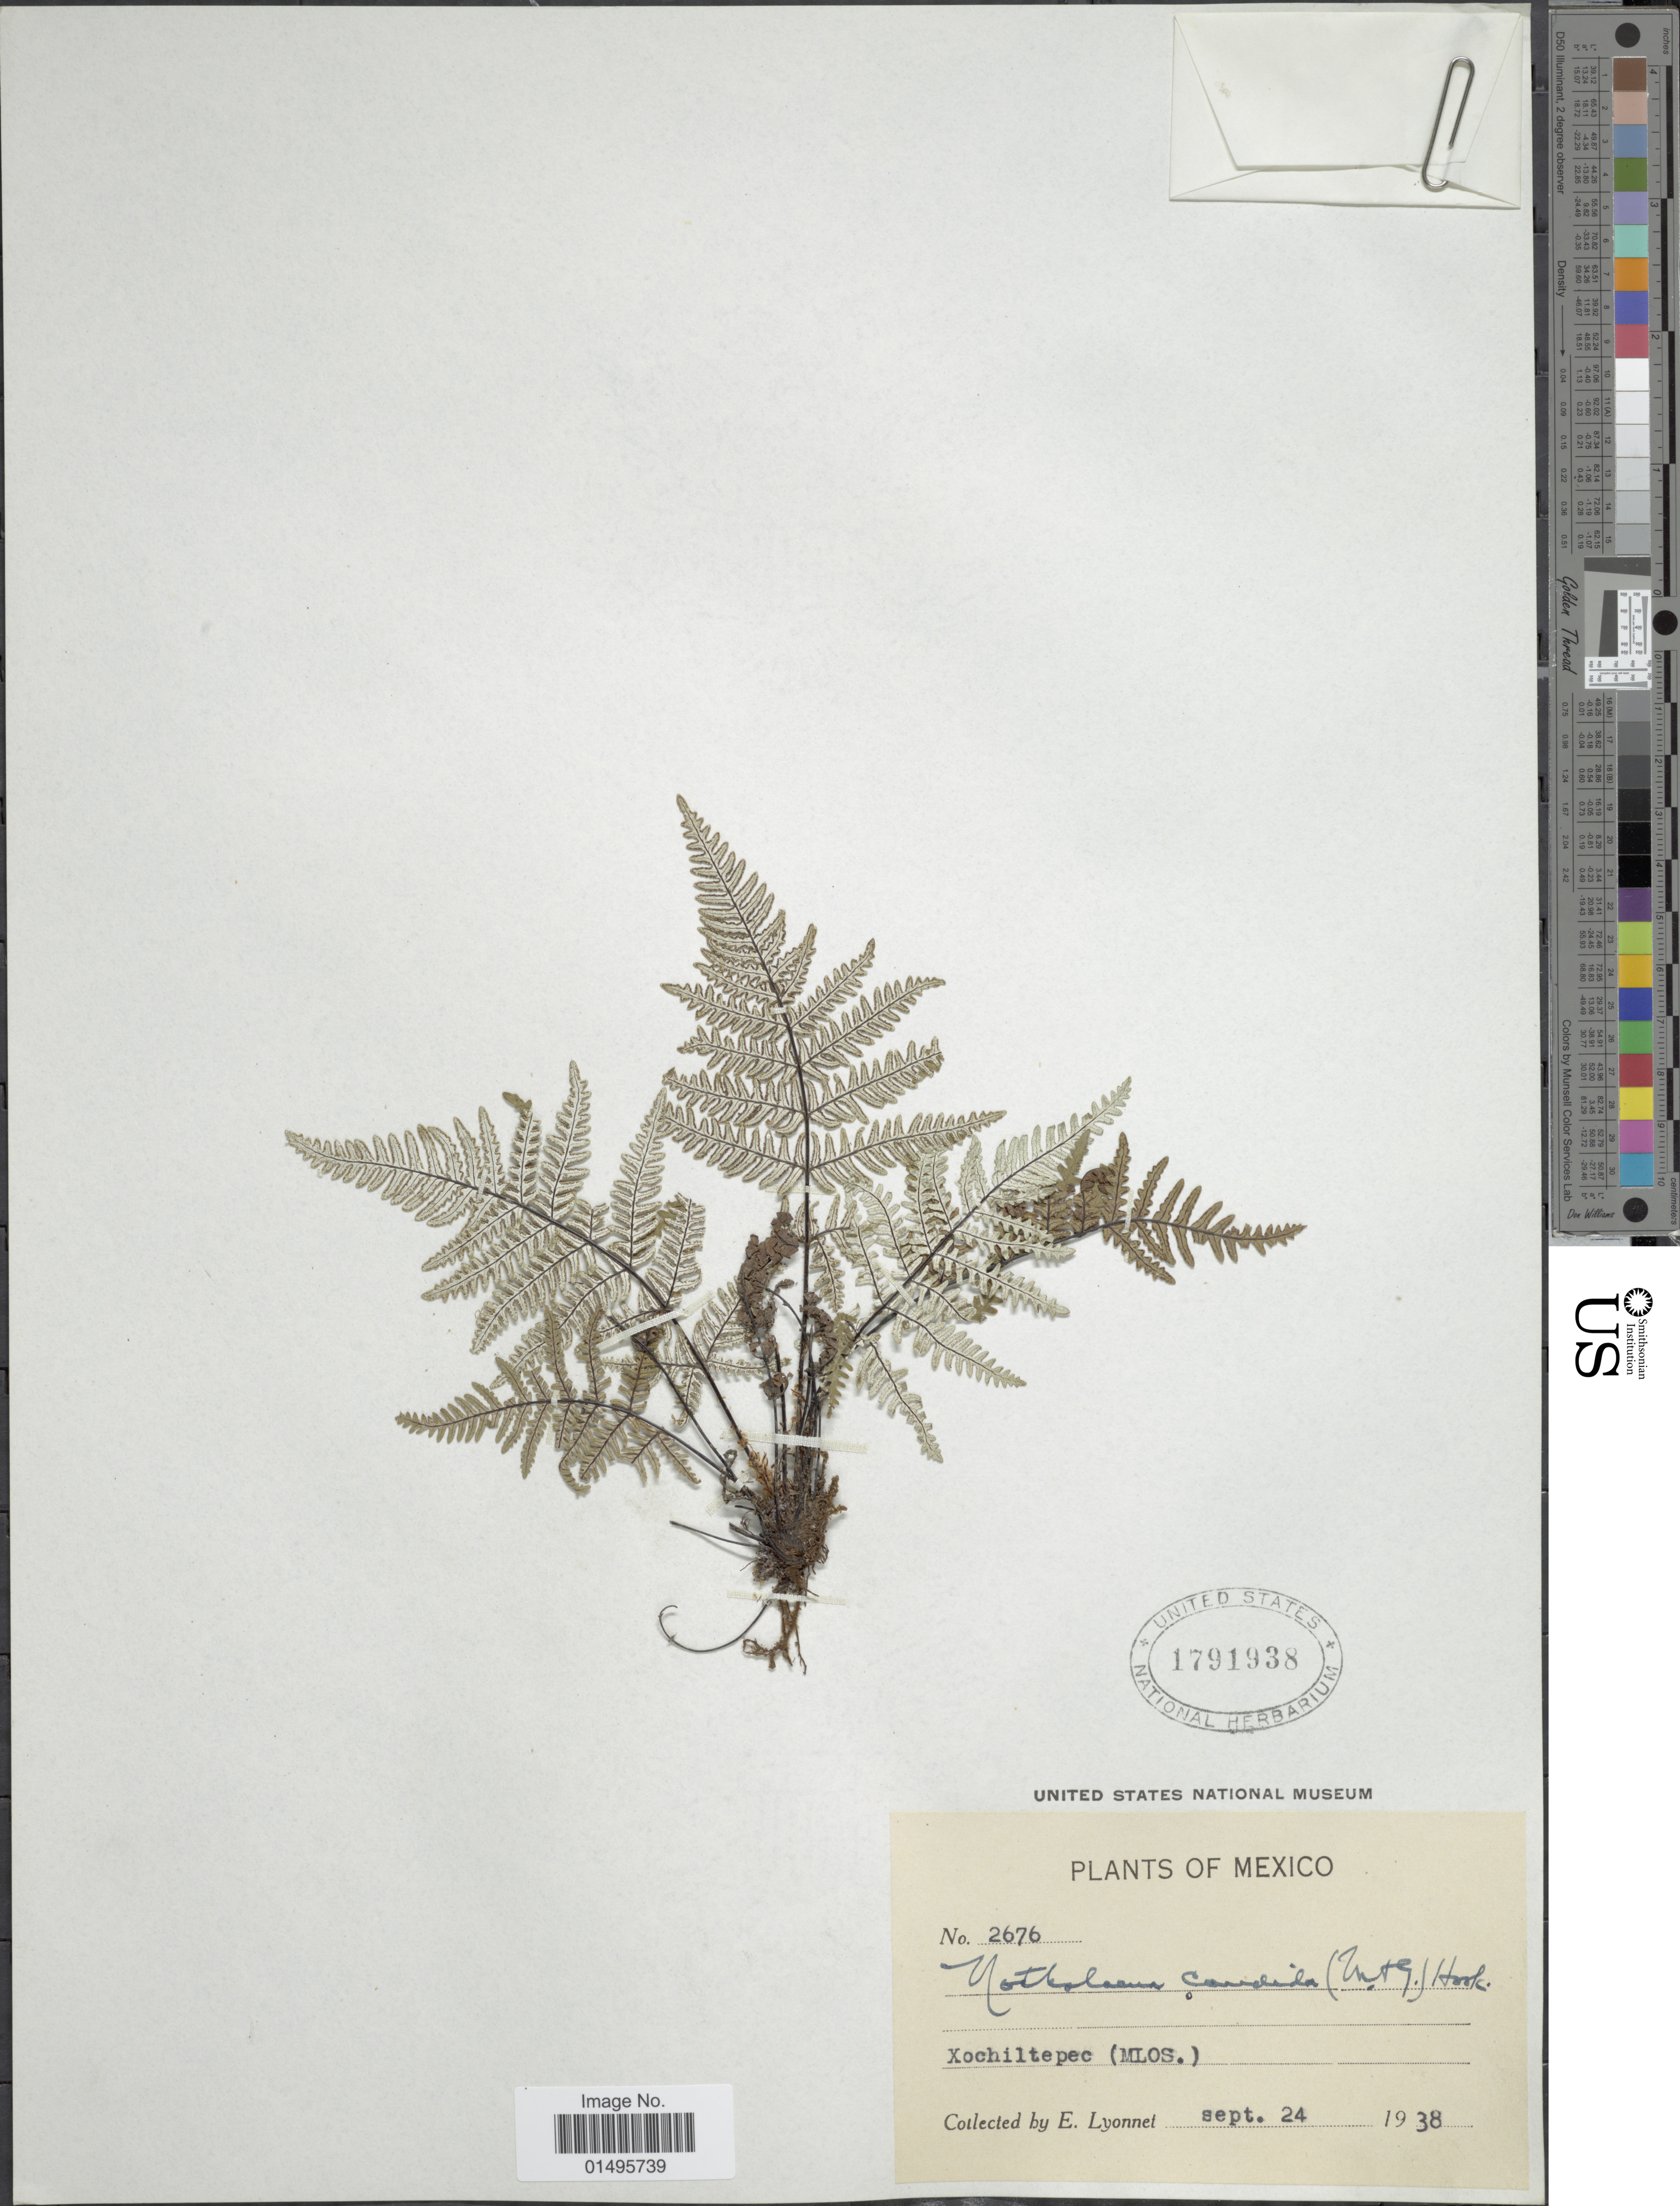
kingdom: Plantae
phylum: Tracheophyta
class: Polypodiopsida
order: Polypodiales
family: Pteridaceae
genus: Notholaena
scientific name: Notholaena candida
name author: (M. Martens) Hook.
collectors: E. Lyonnel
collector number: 2676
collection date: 1938-09-24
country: Mexico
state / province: Morelos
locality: Xochiltepec (Milos)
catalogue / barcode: US 1791938